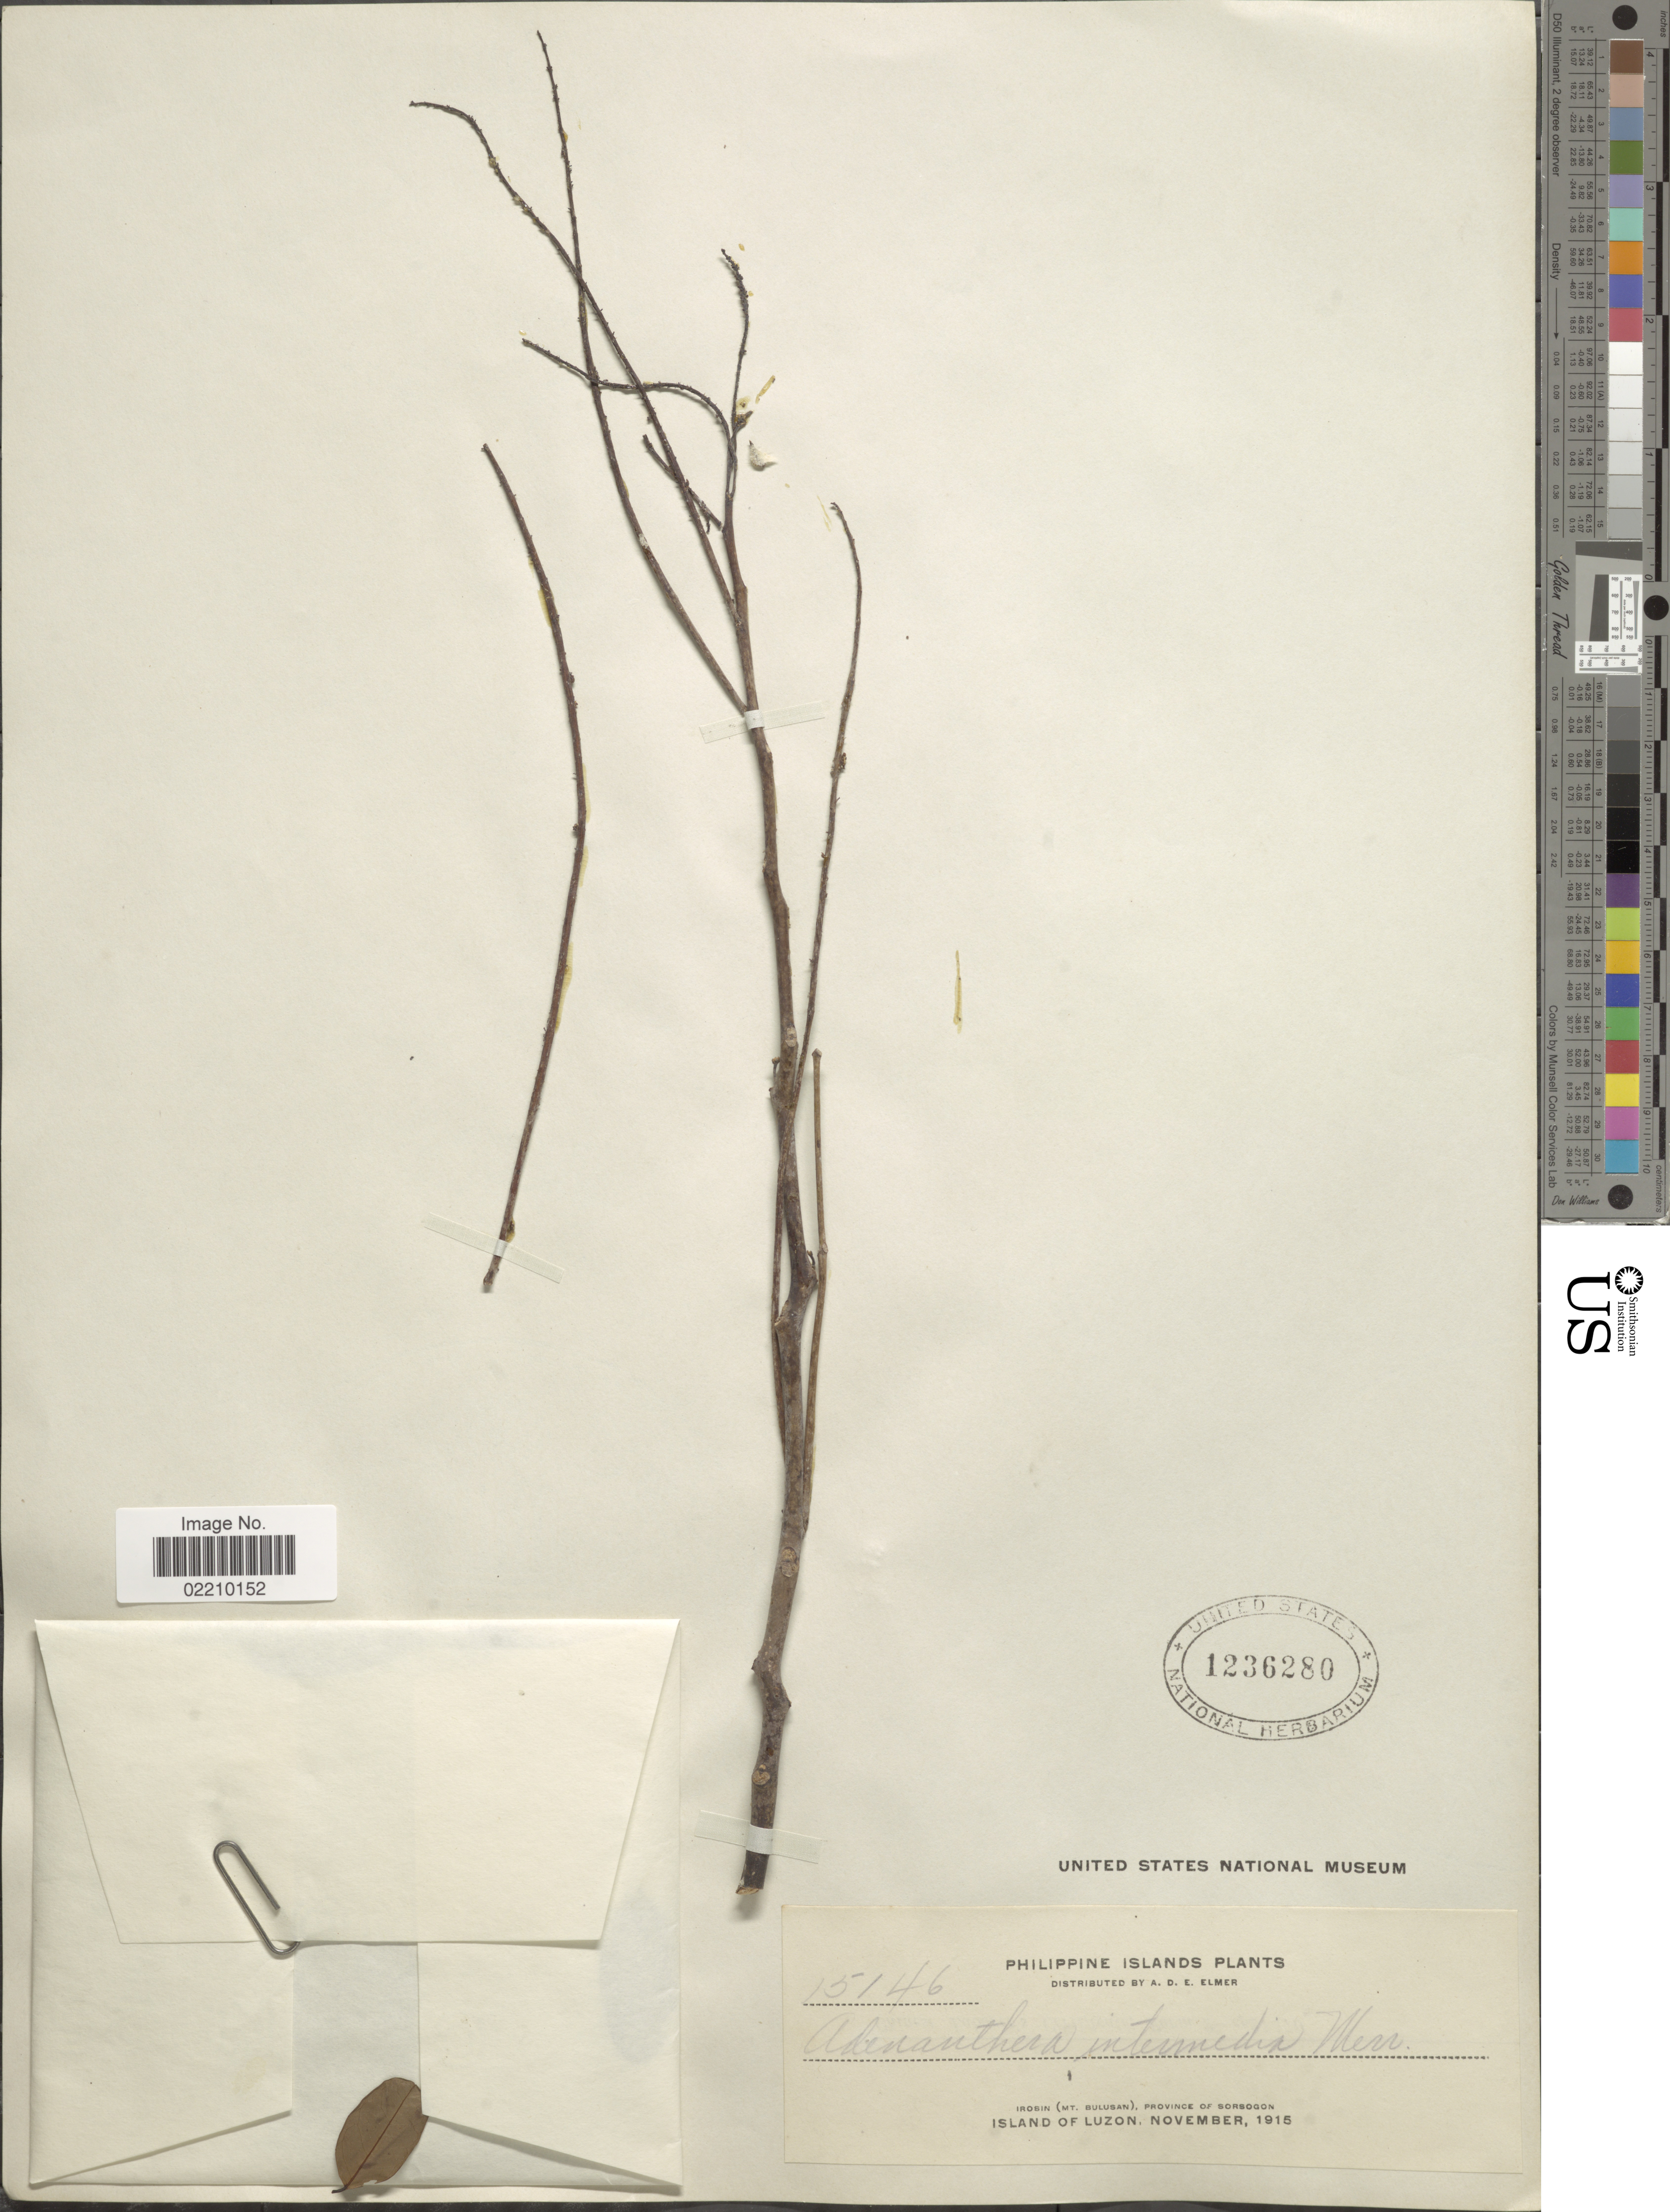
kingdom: Plantae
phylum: Tracheophyta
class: Magnoliopsida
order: Fabales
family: Fabaceae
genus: Adenanthera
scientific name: Adenanthera intermedia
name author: Merr.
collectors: A. D. E. Elmer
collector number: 15146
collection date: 1915-11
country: Philippines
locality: Irosin (Mt. Bulusan), Province of Sorsogon, Island of Luzon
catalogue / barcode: US 1236280